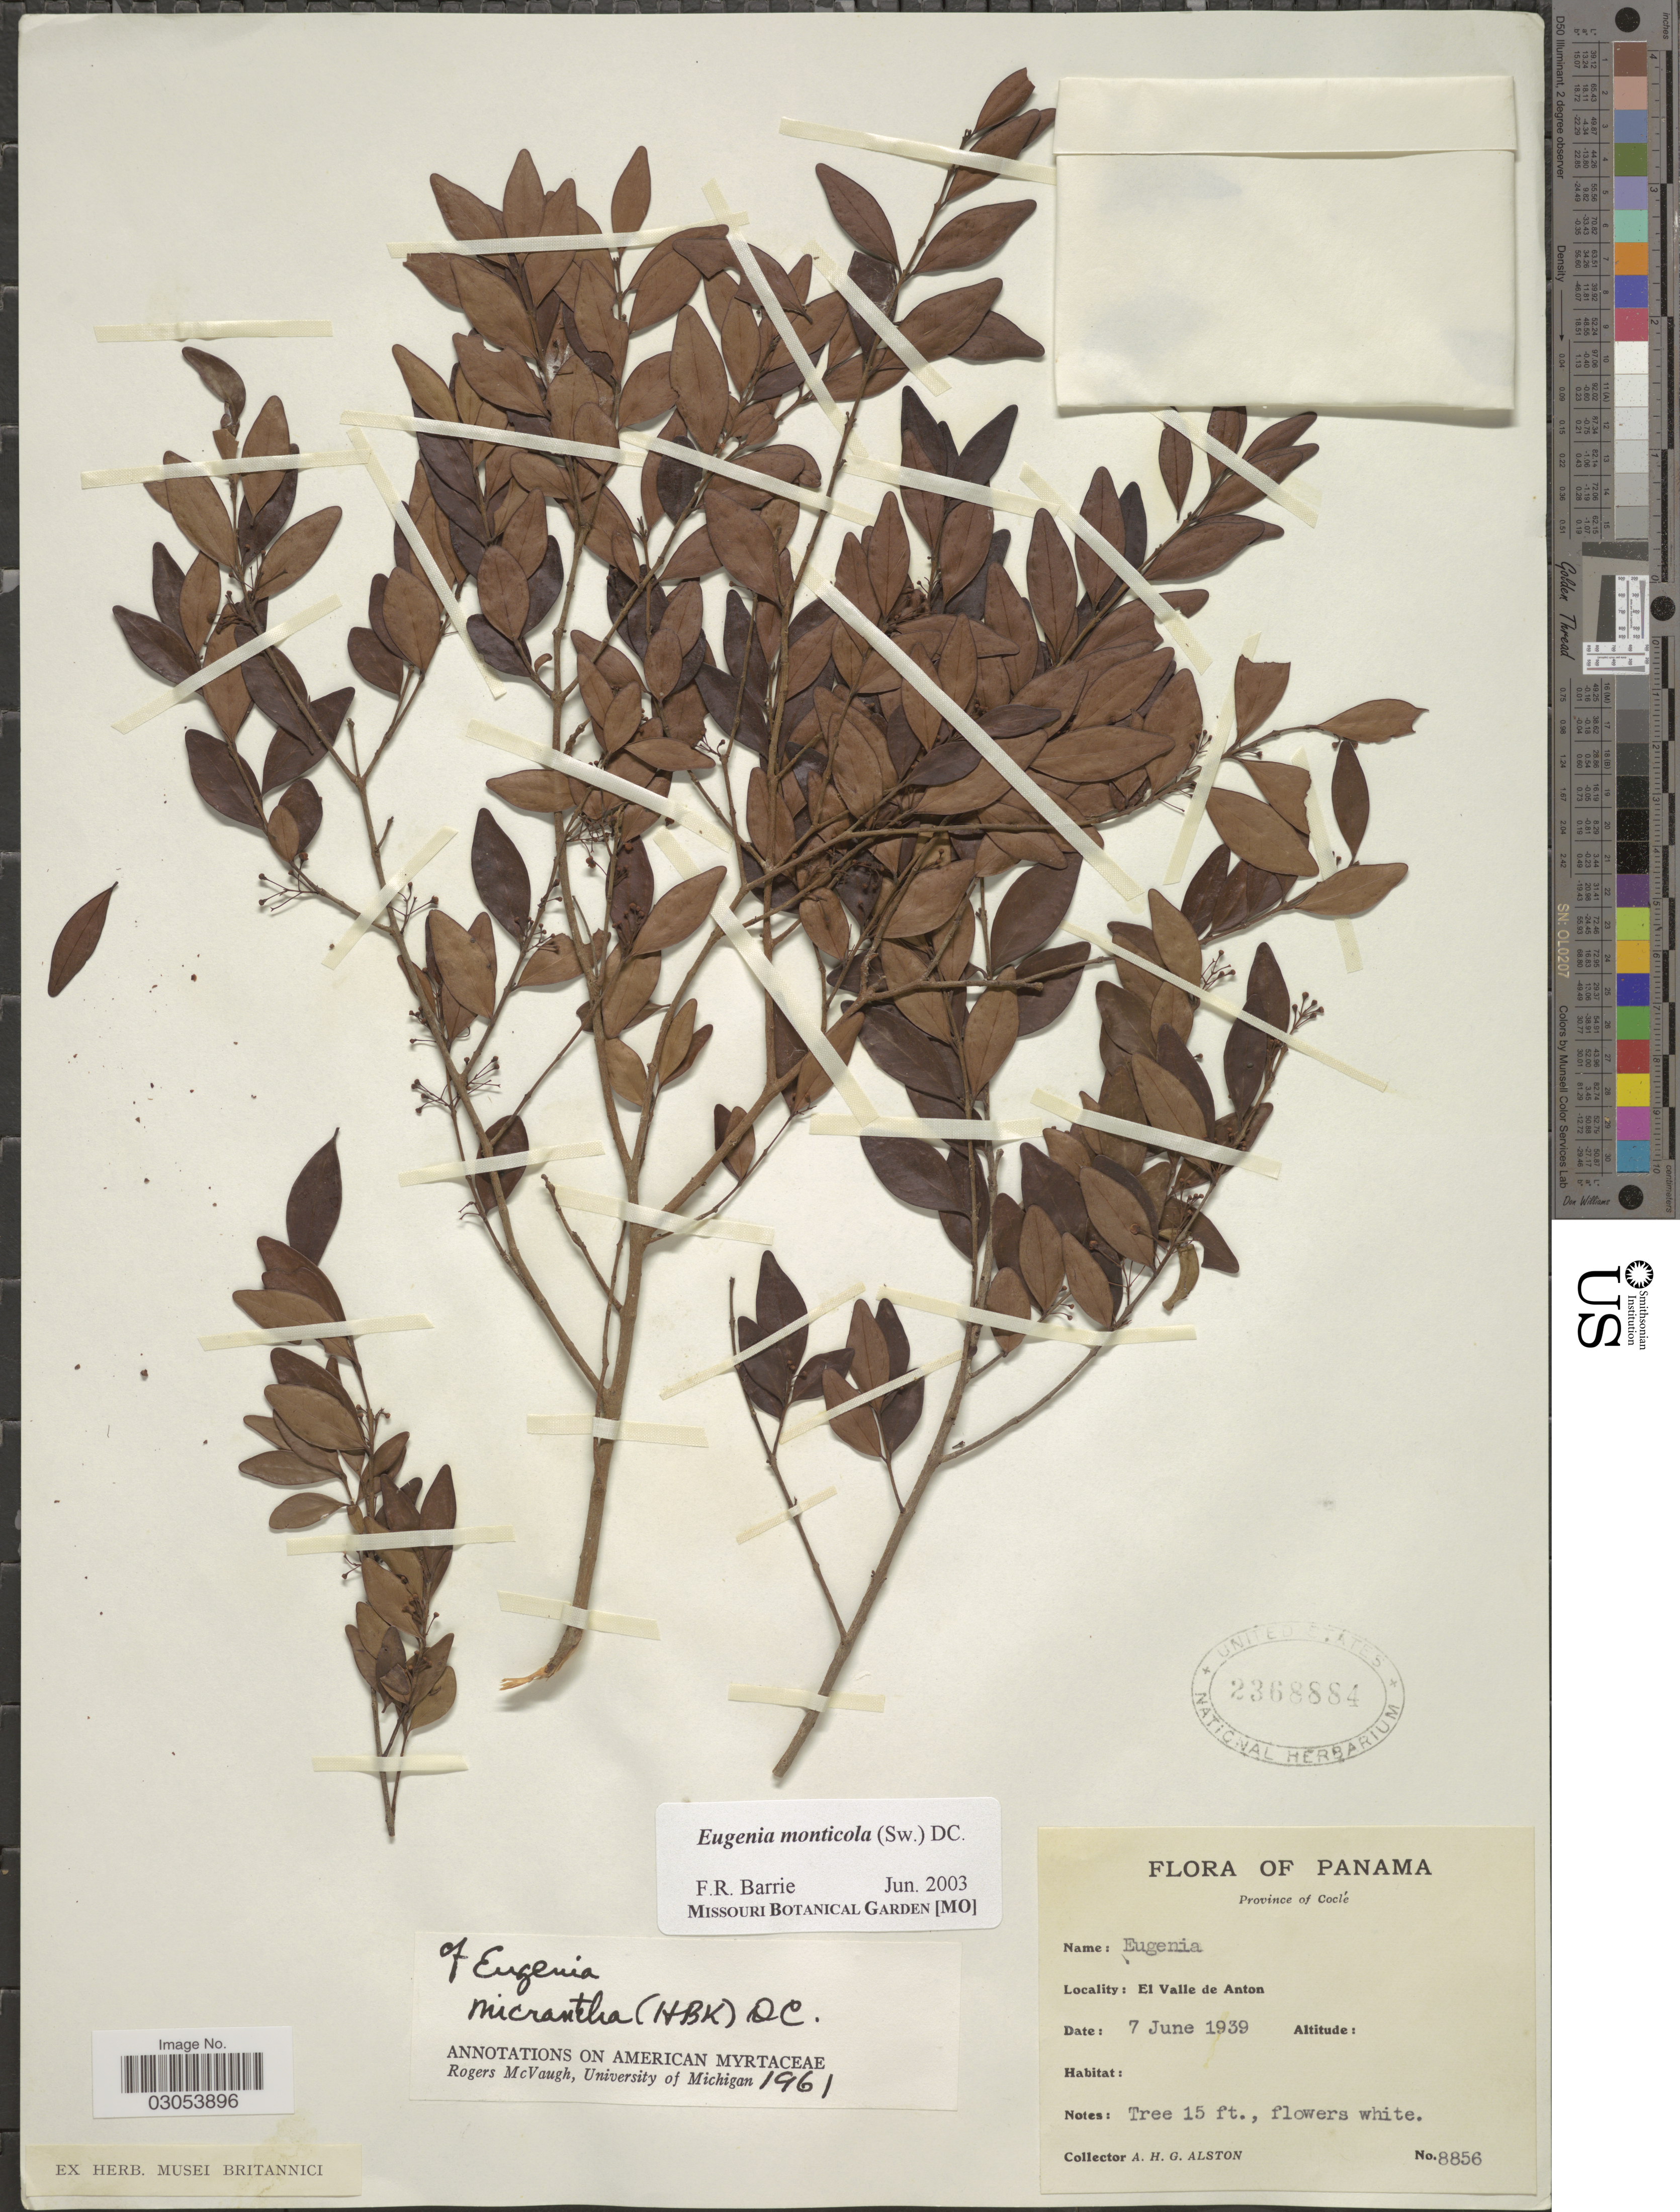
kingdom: Plantae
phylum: Tracheophyta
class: Magnoliopsida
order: Myrtales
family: Myrtaceae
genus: Eugenia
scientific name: Eugenia monticola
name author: (Sw.) DC.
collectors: A. H. Alston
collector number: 8856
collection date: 1939-06-07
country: Panama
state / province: Coclé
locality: El Valle de Anton.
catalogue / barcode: US 2368884